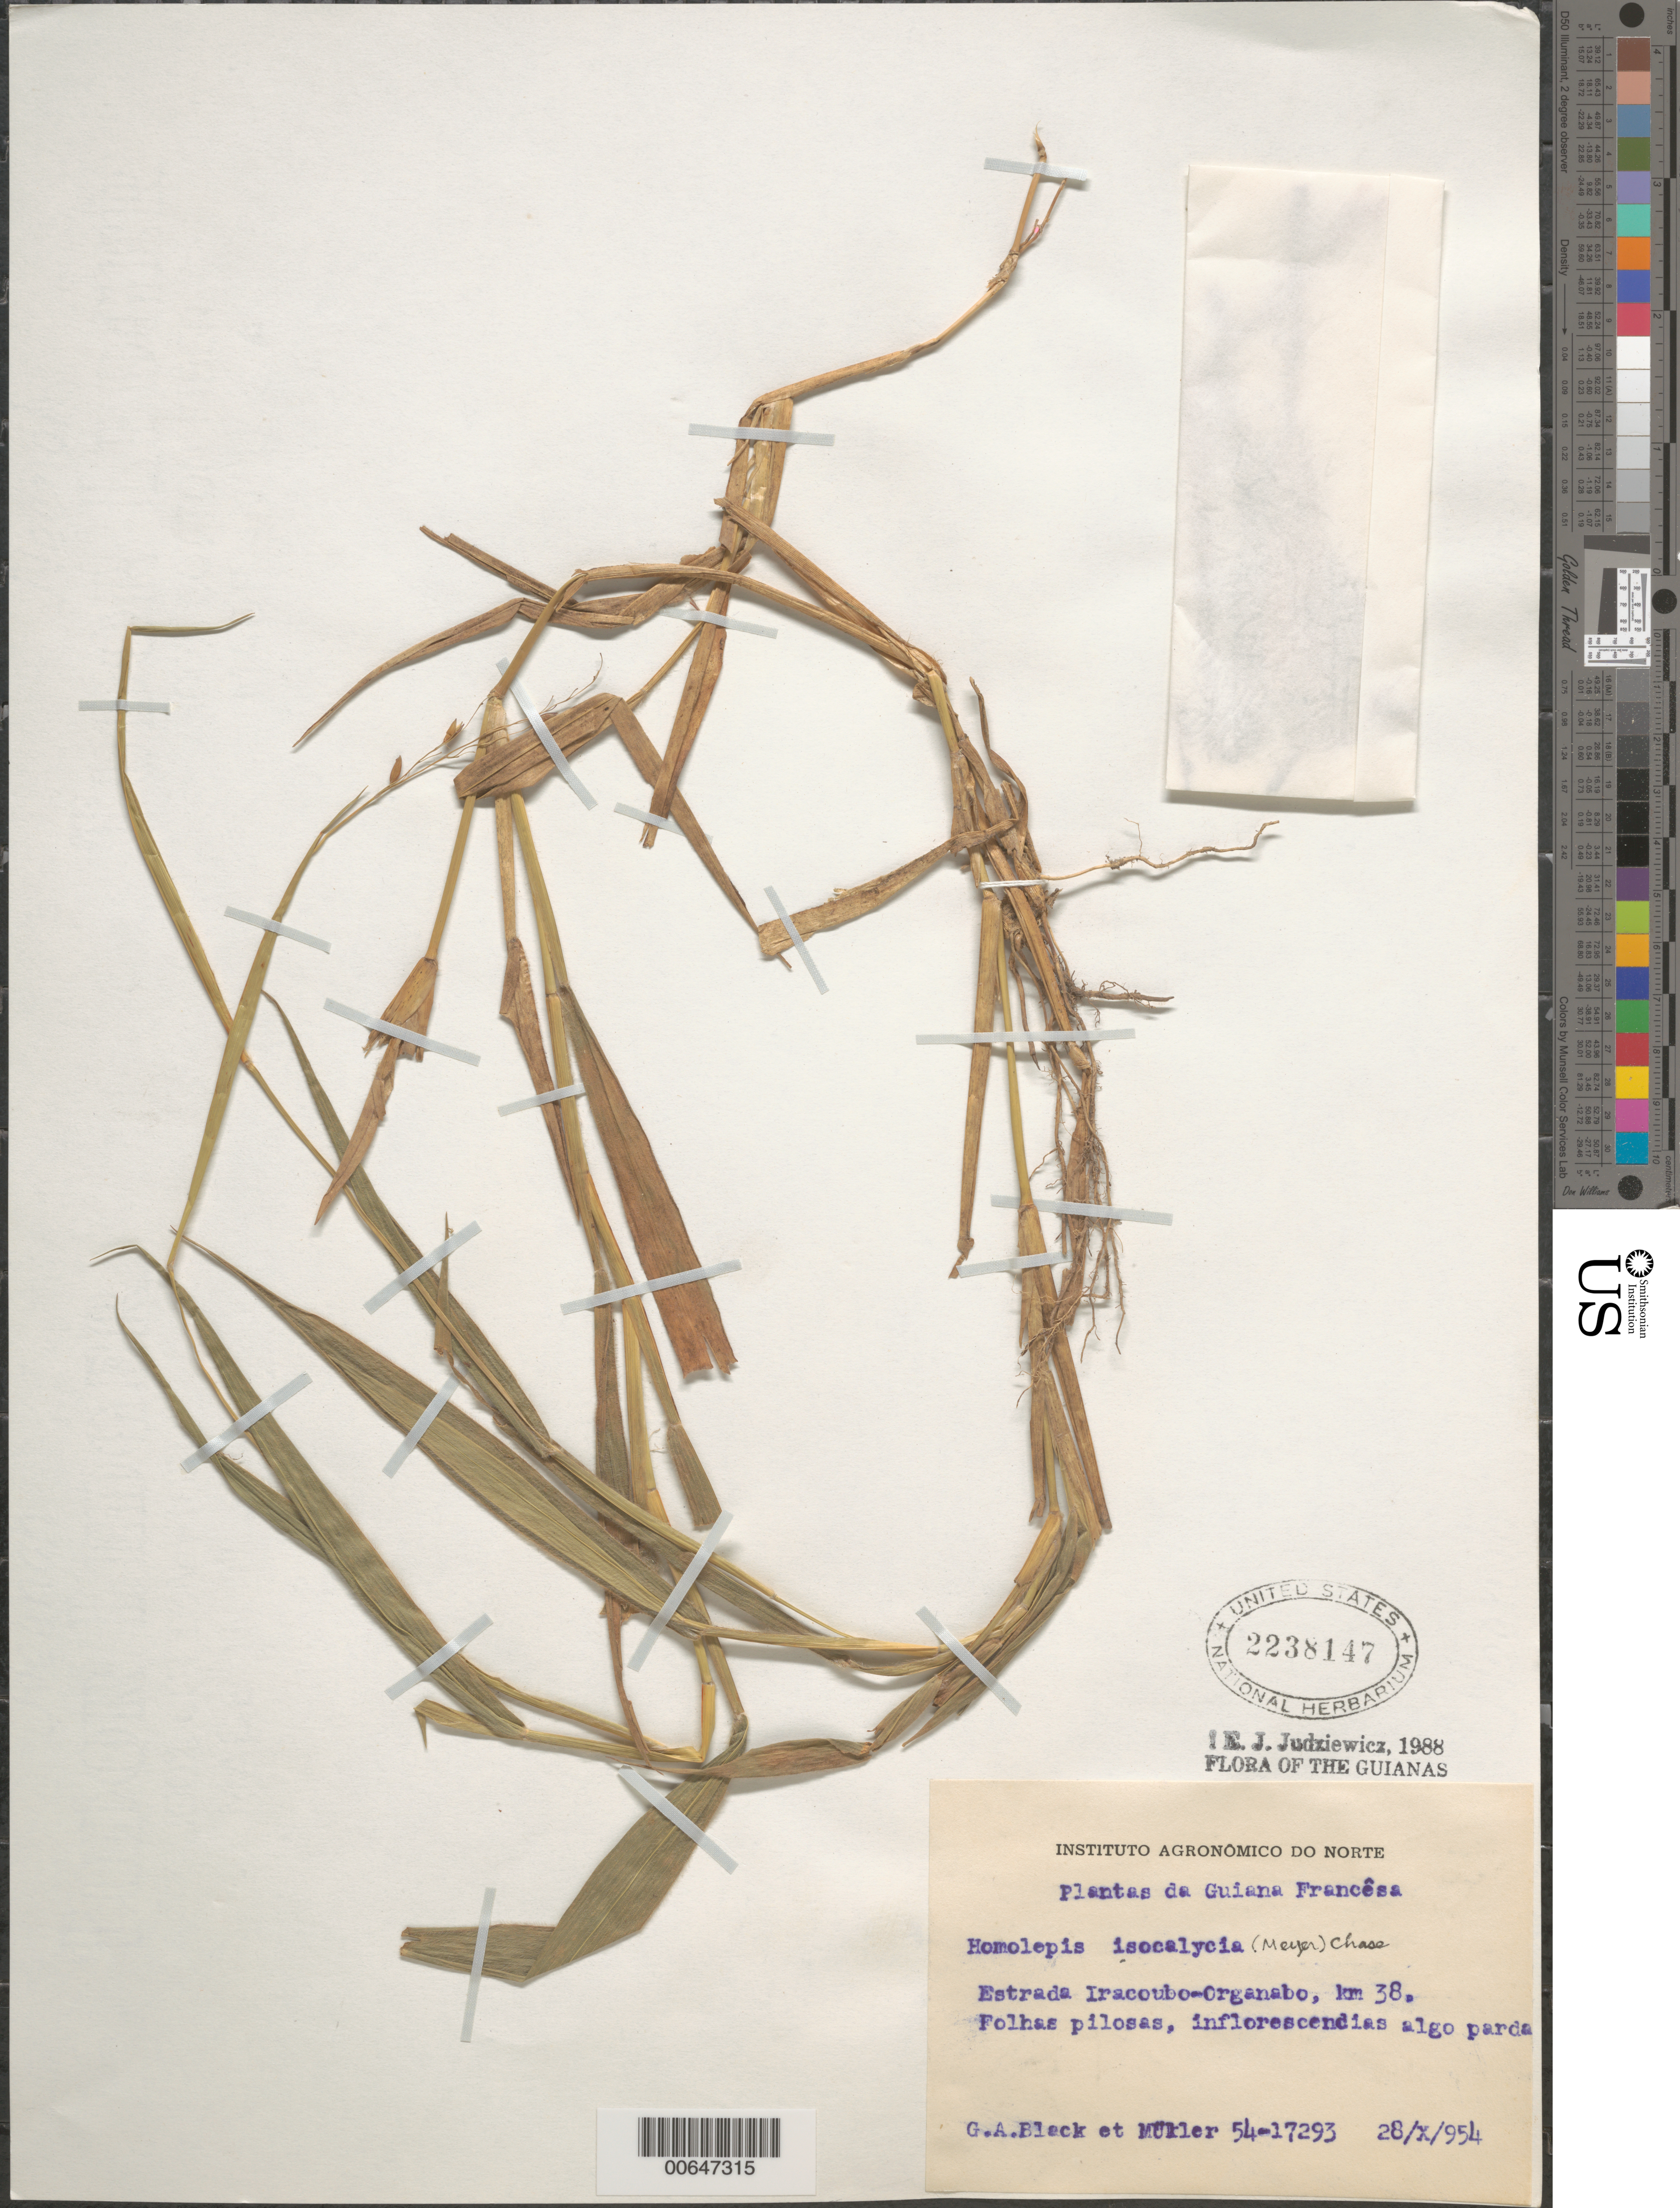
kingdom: Plantae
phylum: Tracheophyta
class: Liliopsida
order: Poales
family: Poaceae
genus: Homolepis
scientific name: Homolepis isocalycia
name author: (G. Mey.) Chase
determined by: Judziewicz, E. J.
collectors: G. A. Black & -- Müller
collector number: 54 17293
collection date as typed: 28-Oct-54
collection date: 1954-10-28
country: French Guiana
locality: Estrada Iracoubo-Organabo, km 38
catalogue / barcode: US 2238147